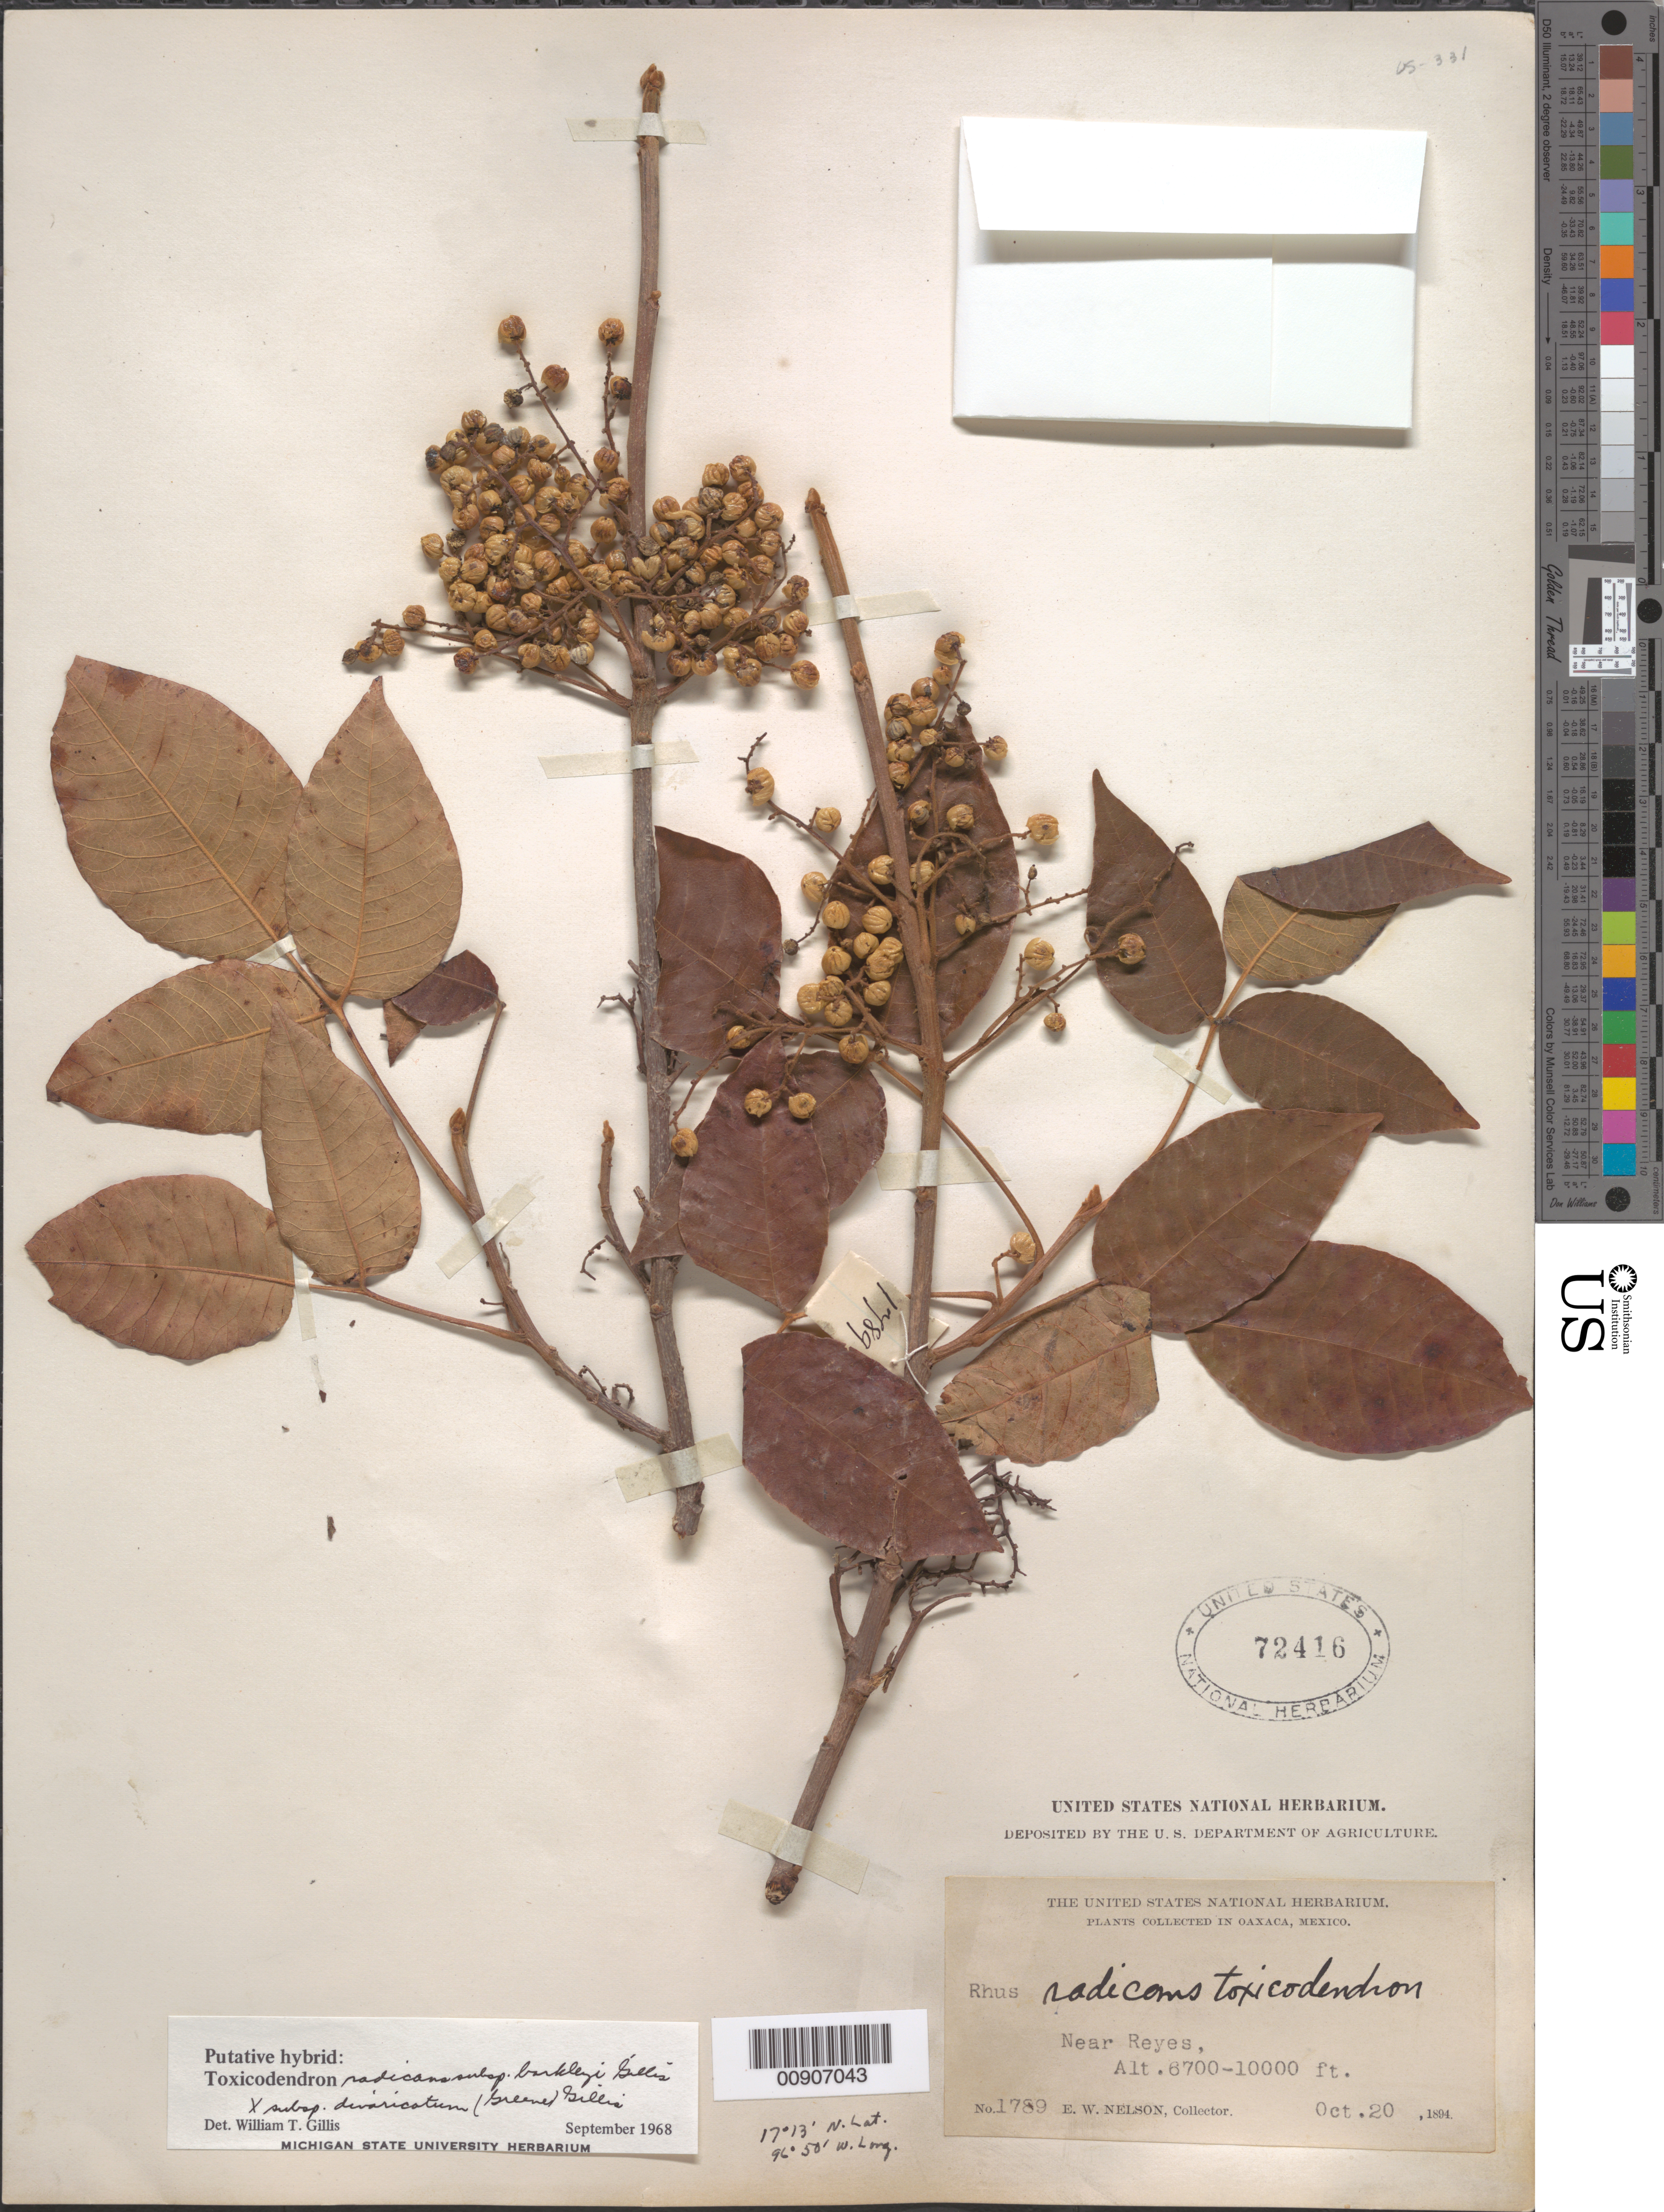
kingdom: Plantae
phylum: Tracheophyta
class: Magnoliopsida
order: Sapindales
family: Anacardiaceae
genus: Toxicodendron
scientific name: Toxicodendron radicans subsp. divaricatum x T. radicans subsp. barkleyi Gillis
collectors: E. W. Nelson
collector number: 1789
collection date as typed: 20 Oct 1894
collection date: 1894-10-20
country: Mexico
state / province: Oaxaca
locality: Oaxaca: Near Reyes.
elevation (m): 2042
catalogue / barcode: US 72416